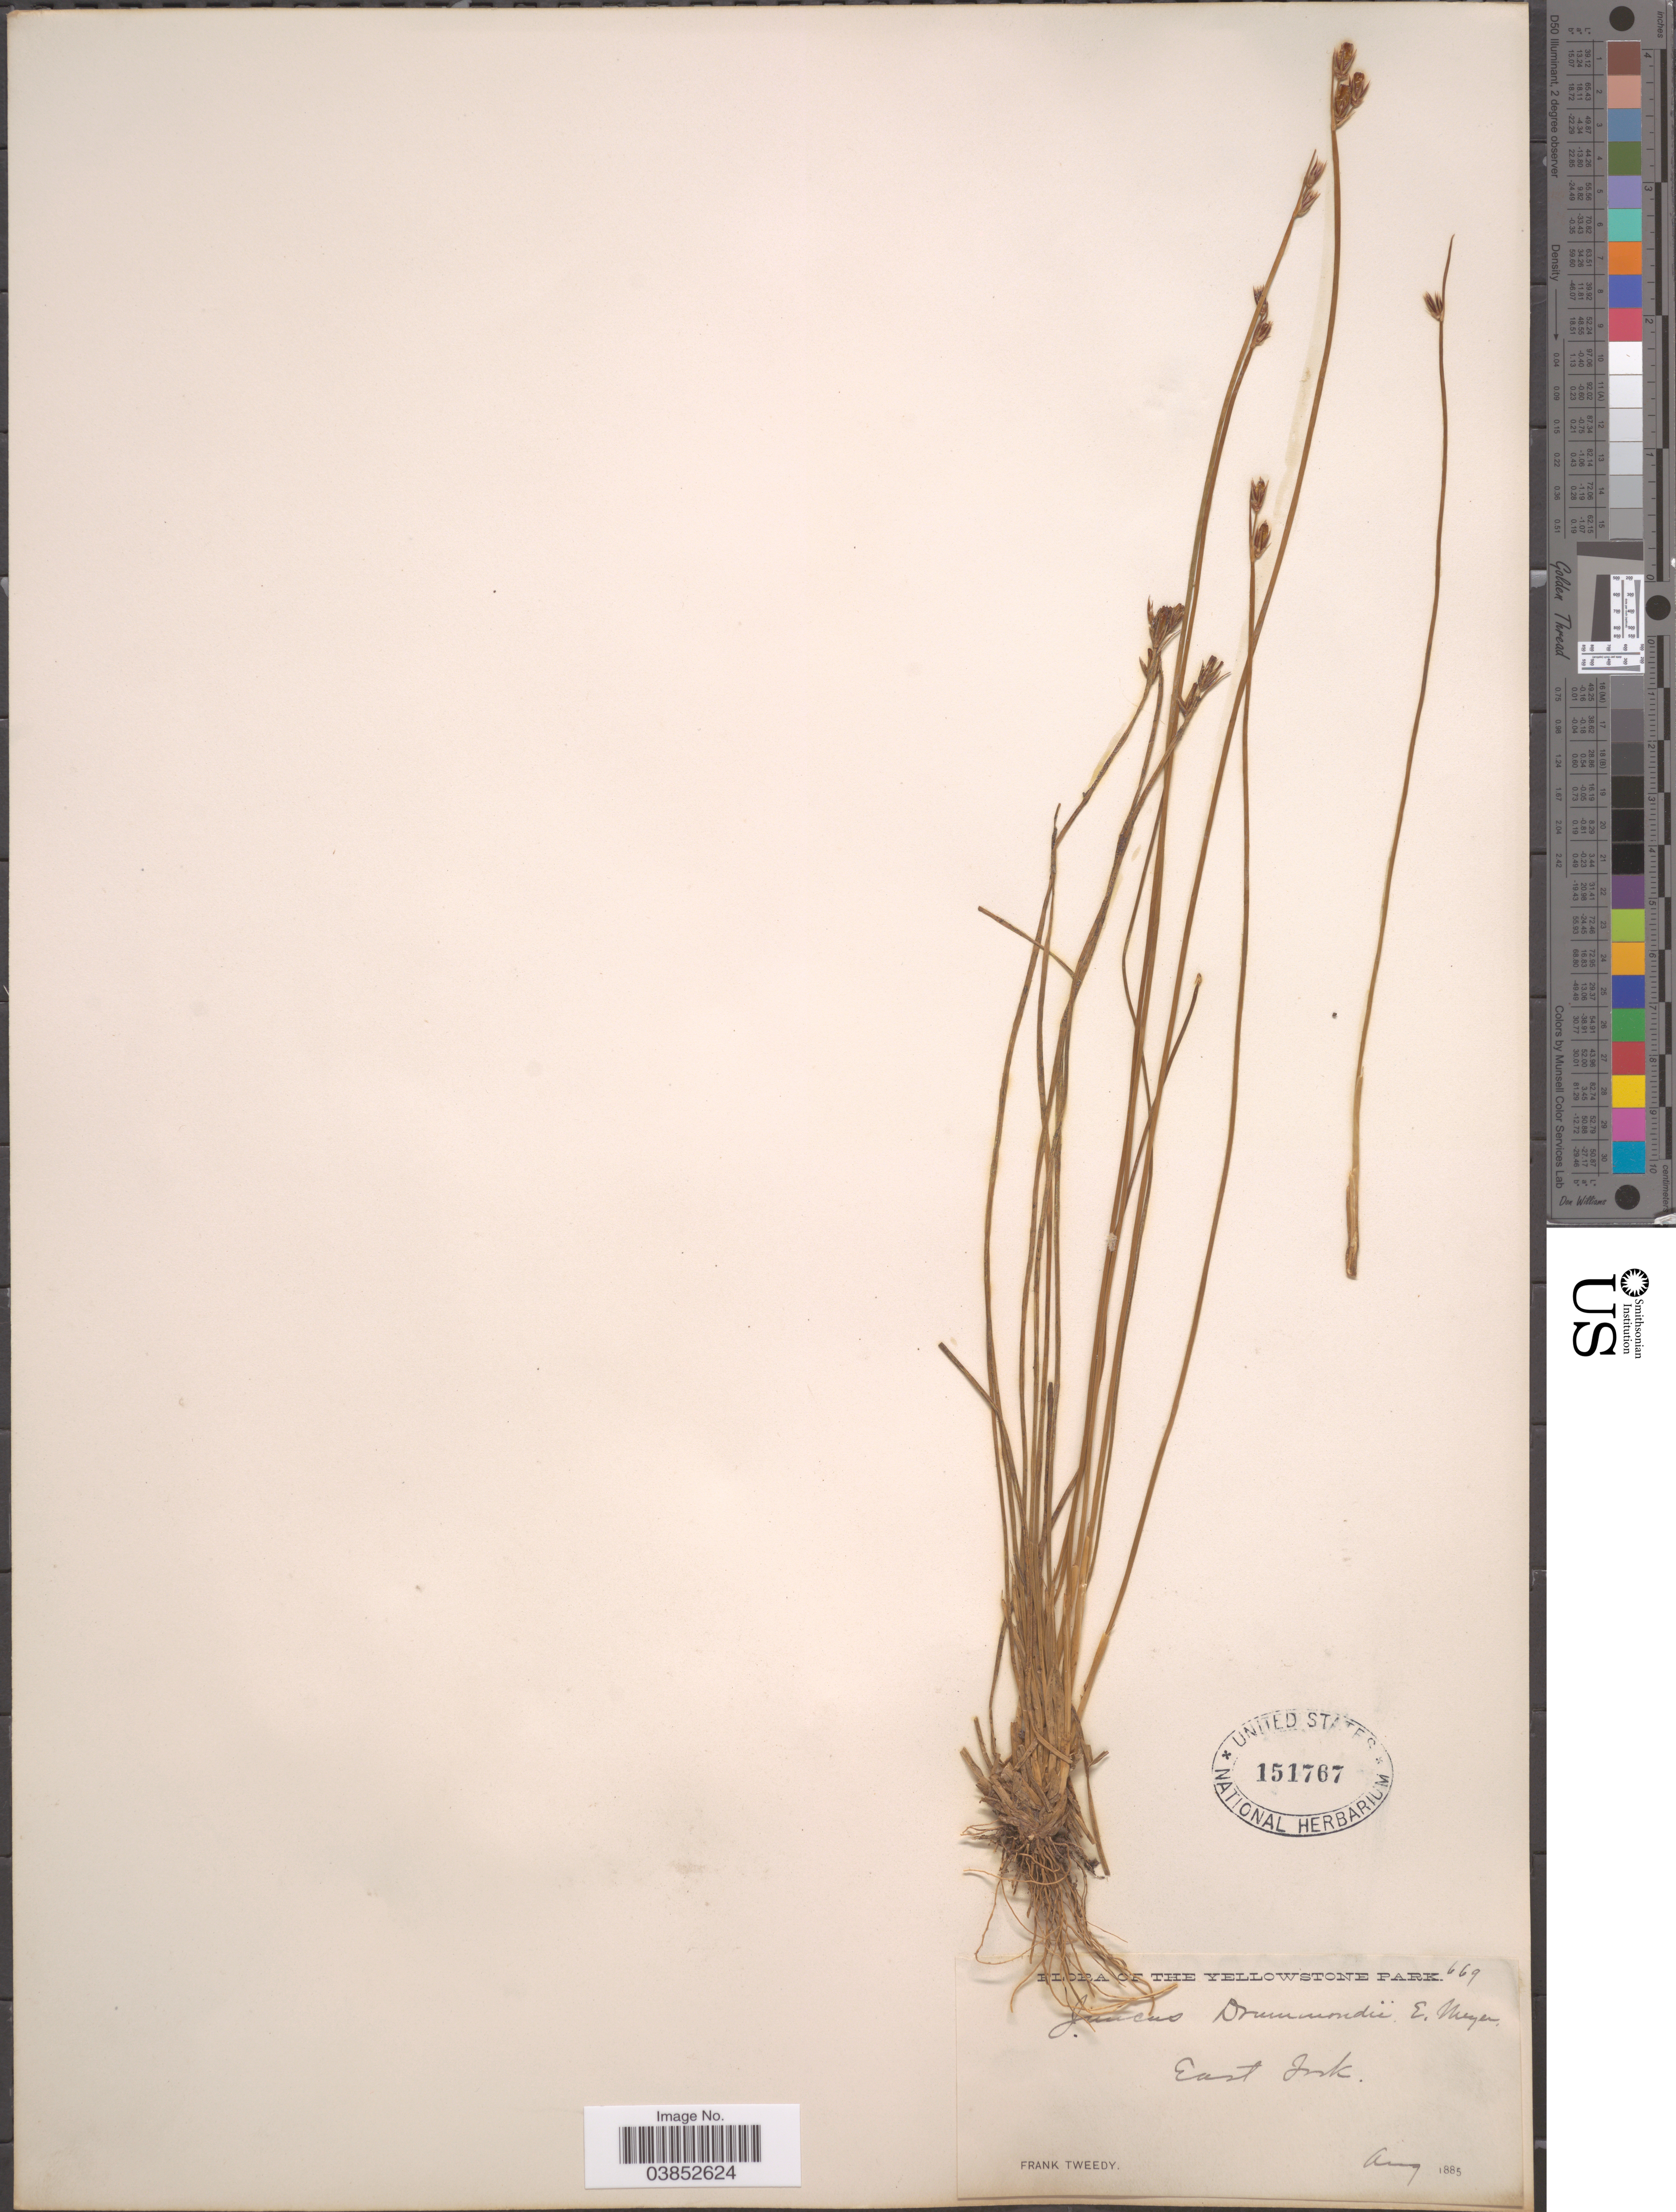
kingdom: Plantae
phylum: Tracheophyta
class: Liliopsida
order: Poales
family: Juncaceae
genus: Juncus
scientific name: Juncus drummondii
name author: E. Mey.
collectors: F. Tweedy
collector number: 669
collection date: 1885-08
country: United States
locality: The Yellowstone Park. East Fork.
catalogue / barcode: US 151767